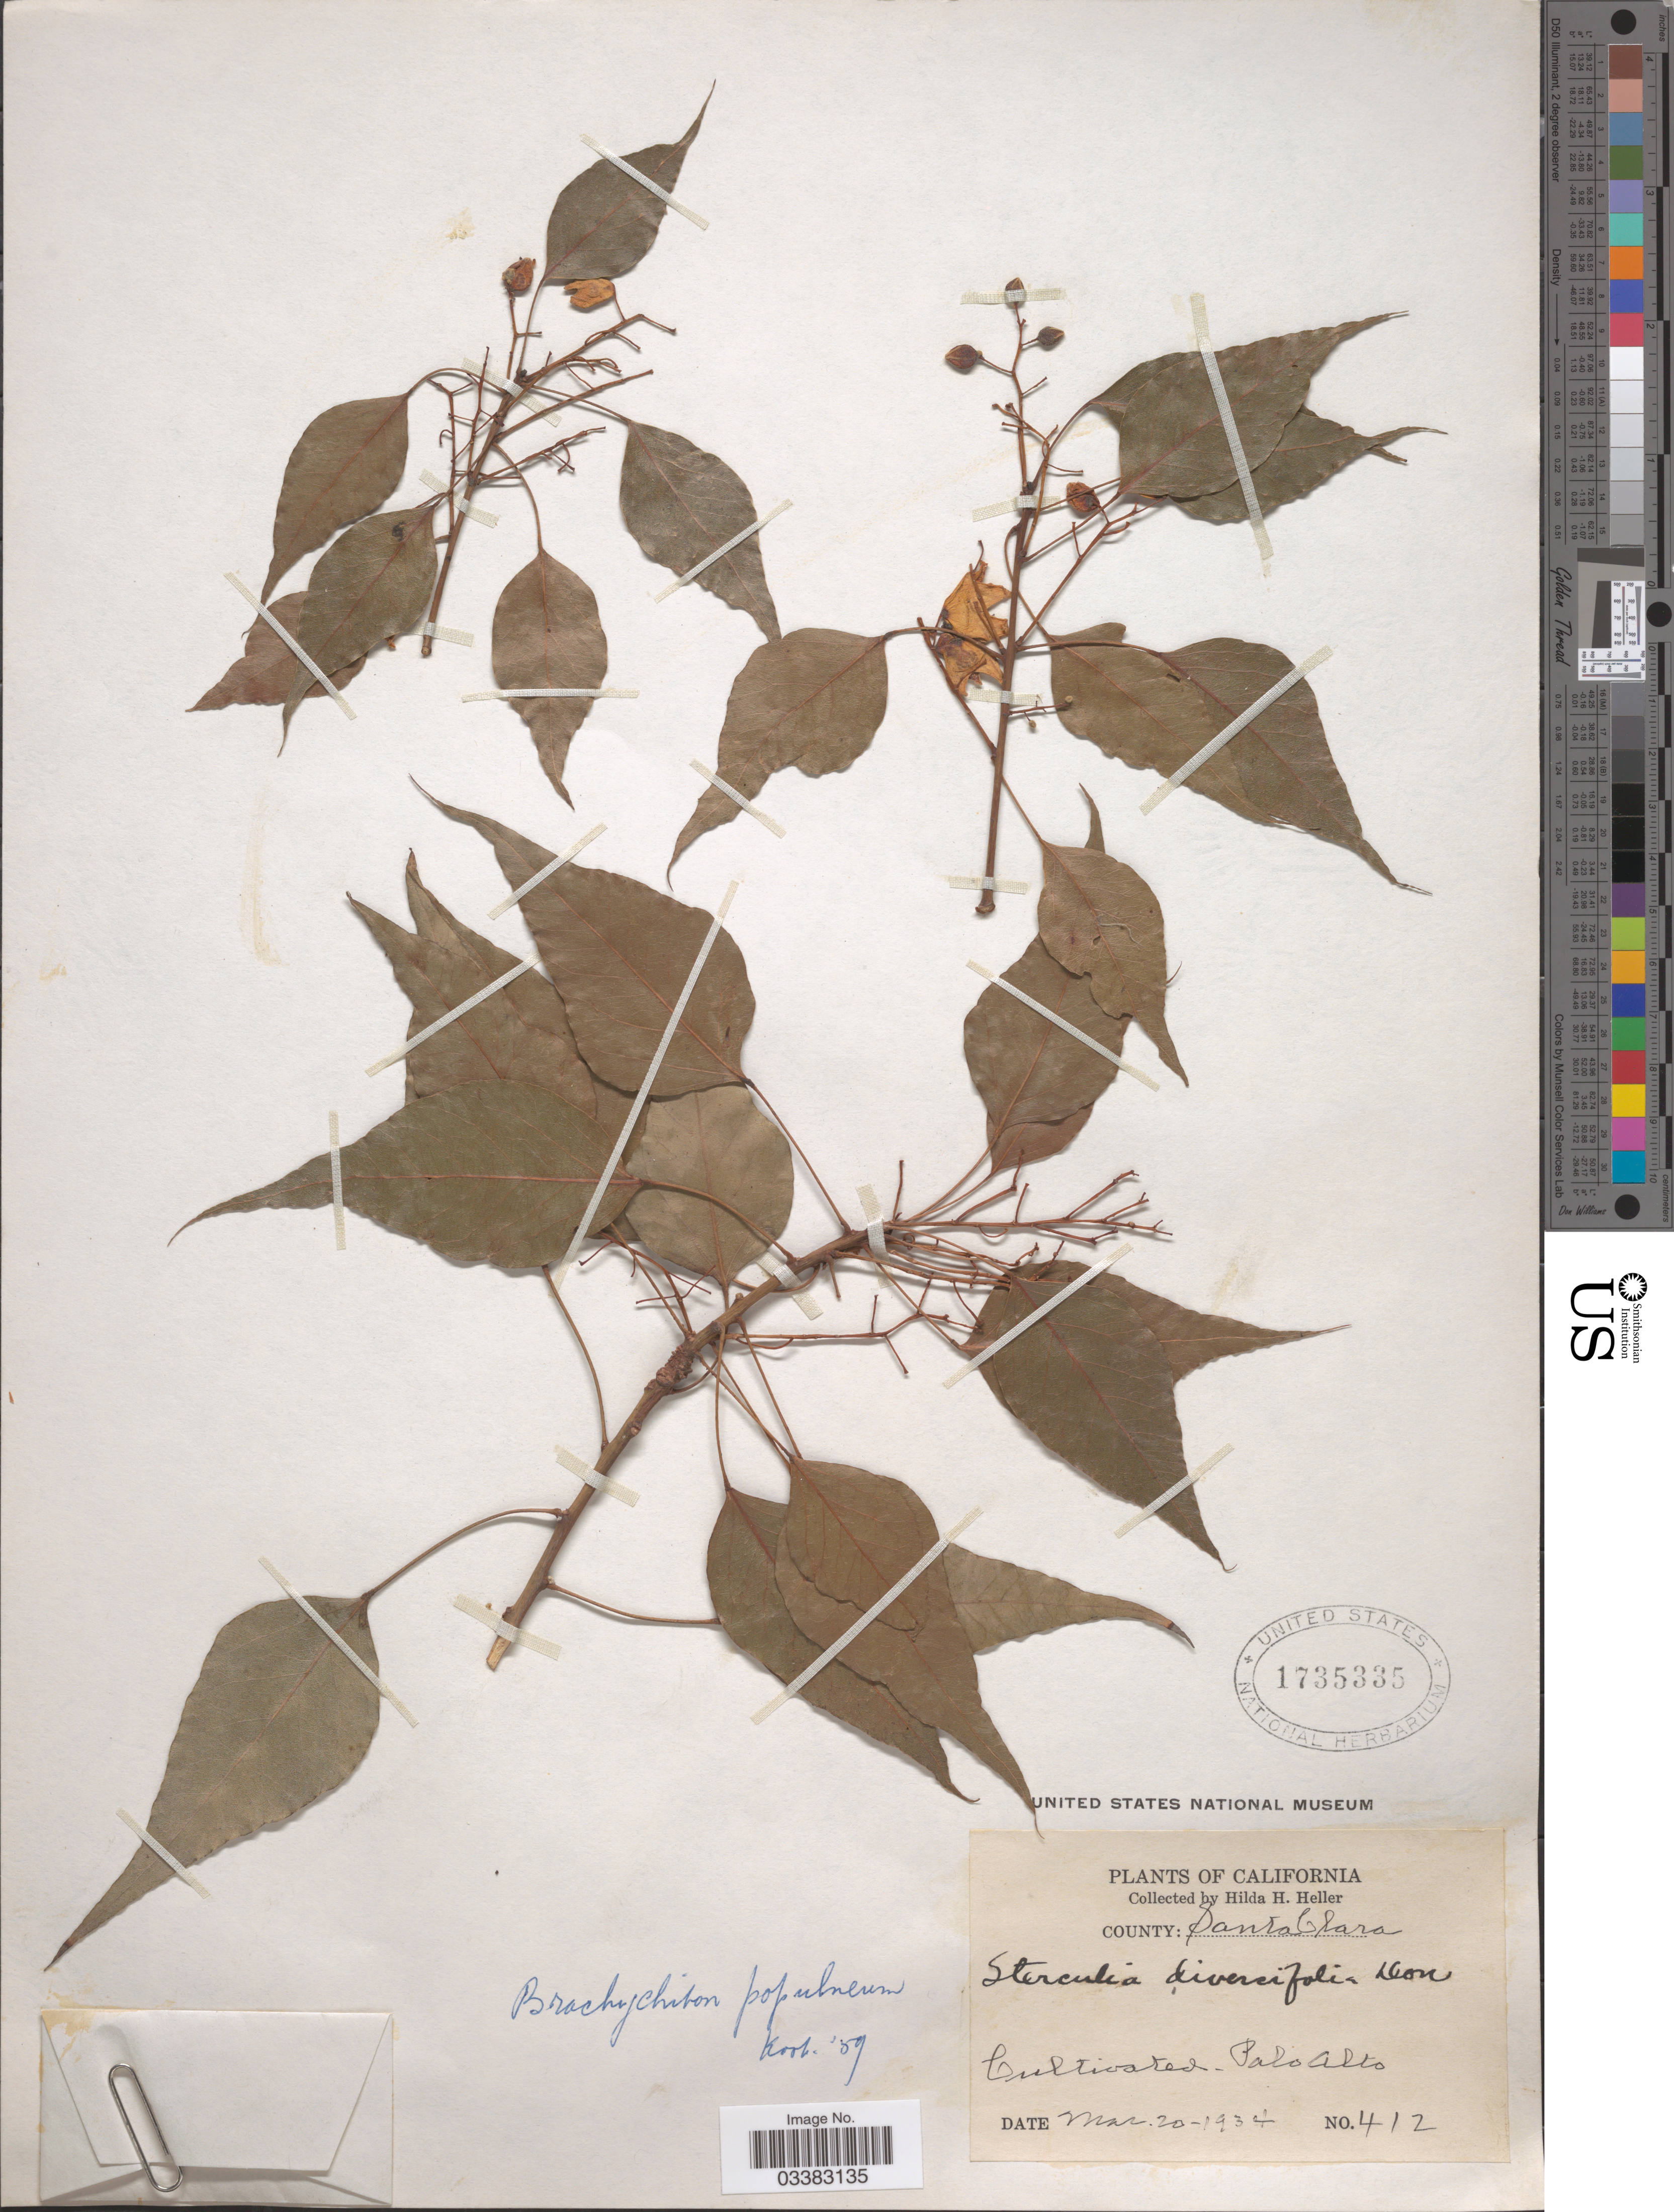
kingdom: Plantae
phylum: Tracheophyta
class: Magnoliopsida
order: Malvales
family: Malvaceae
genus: Brachychiton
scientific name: Brachychiton populneus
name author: (Schott & Endl.) R. Br.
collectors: H. H. Heller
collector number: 412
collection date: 1934-03-20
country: United States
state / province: California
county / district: Santa Clara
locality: County: Santa Clara. Palo Alto.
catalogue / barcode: US 1735335